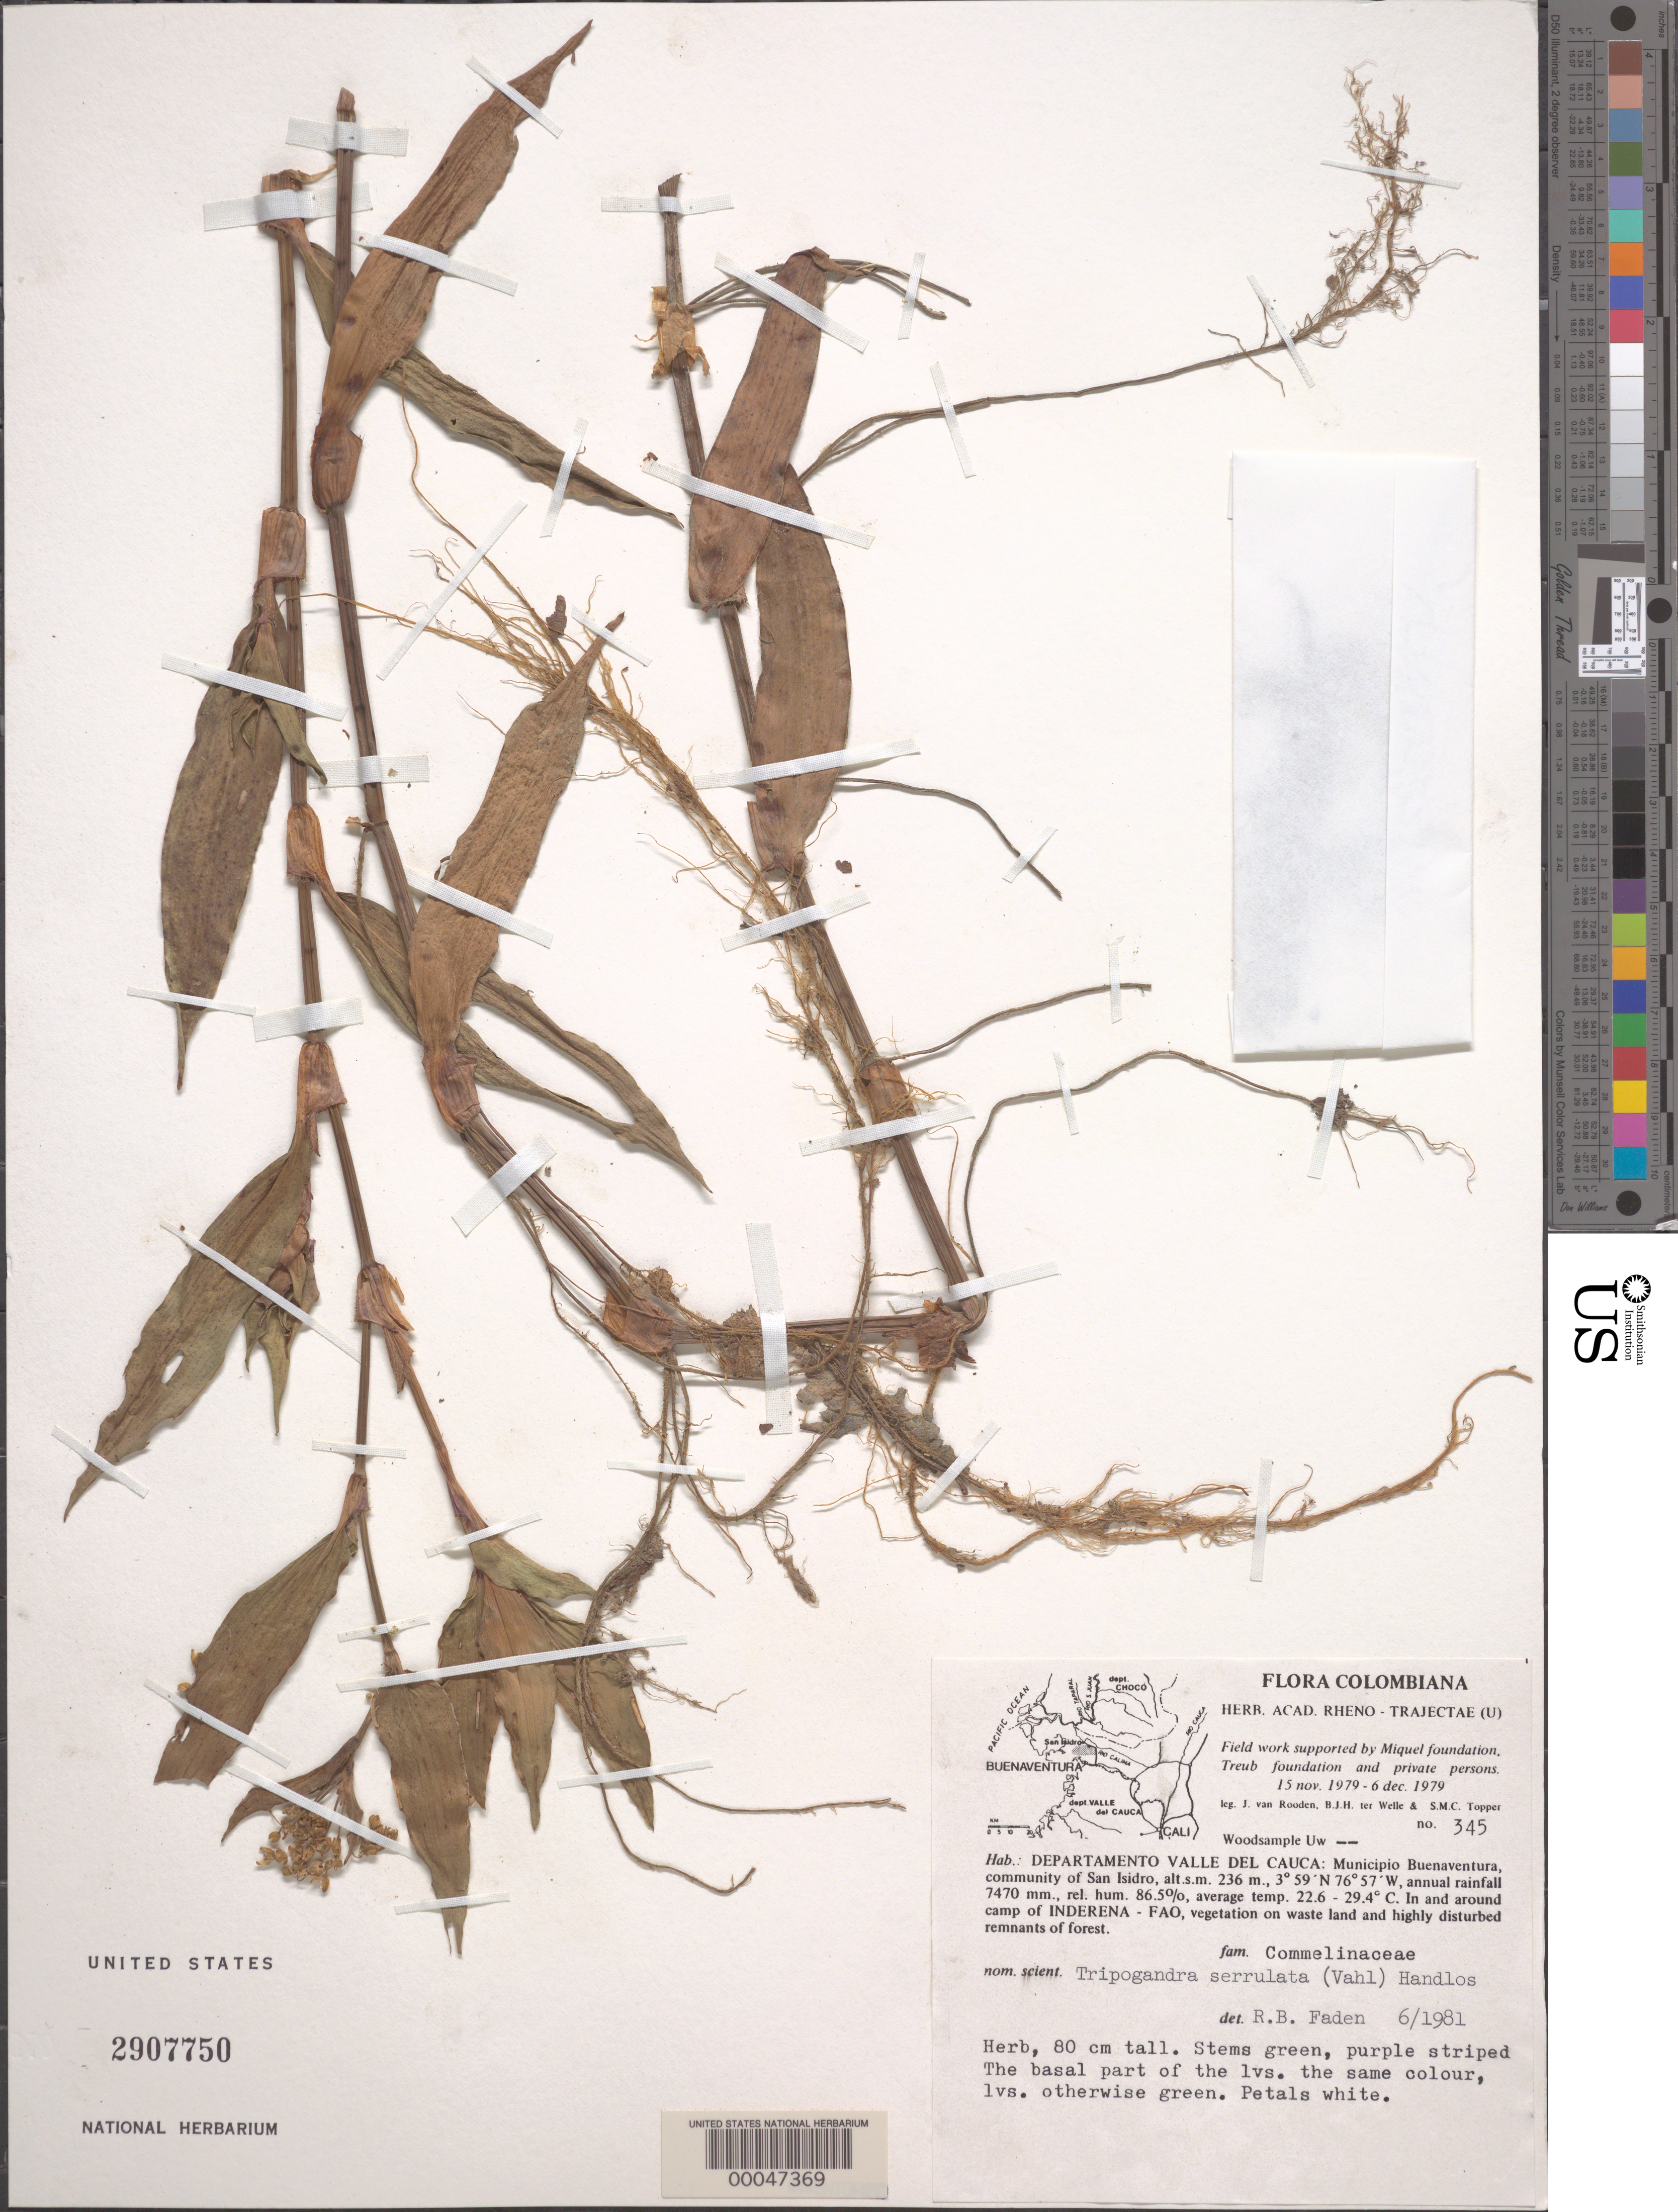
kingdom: Plantae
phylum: Tracheophyta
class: Liliopsida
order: Commelinales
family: Commelinaceae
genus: Tripogandra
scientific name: Tripogandra serrulata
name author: (Vahl) Handlos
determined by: Faden, Robert B., (US), Smithsonian Institution - National Museum of Natural History (UNITED STATES)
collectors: J. Van Rooden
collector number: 345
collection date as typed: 15 Nov 1979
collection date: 1979-11-15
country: Colombia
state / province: Valle del Cauca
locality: San Isidro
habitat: Waste land and disturbed remnant forest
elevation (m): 236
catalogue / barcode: US 2907750